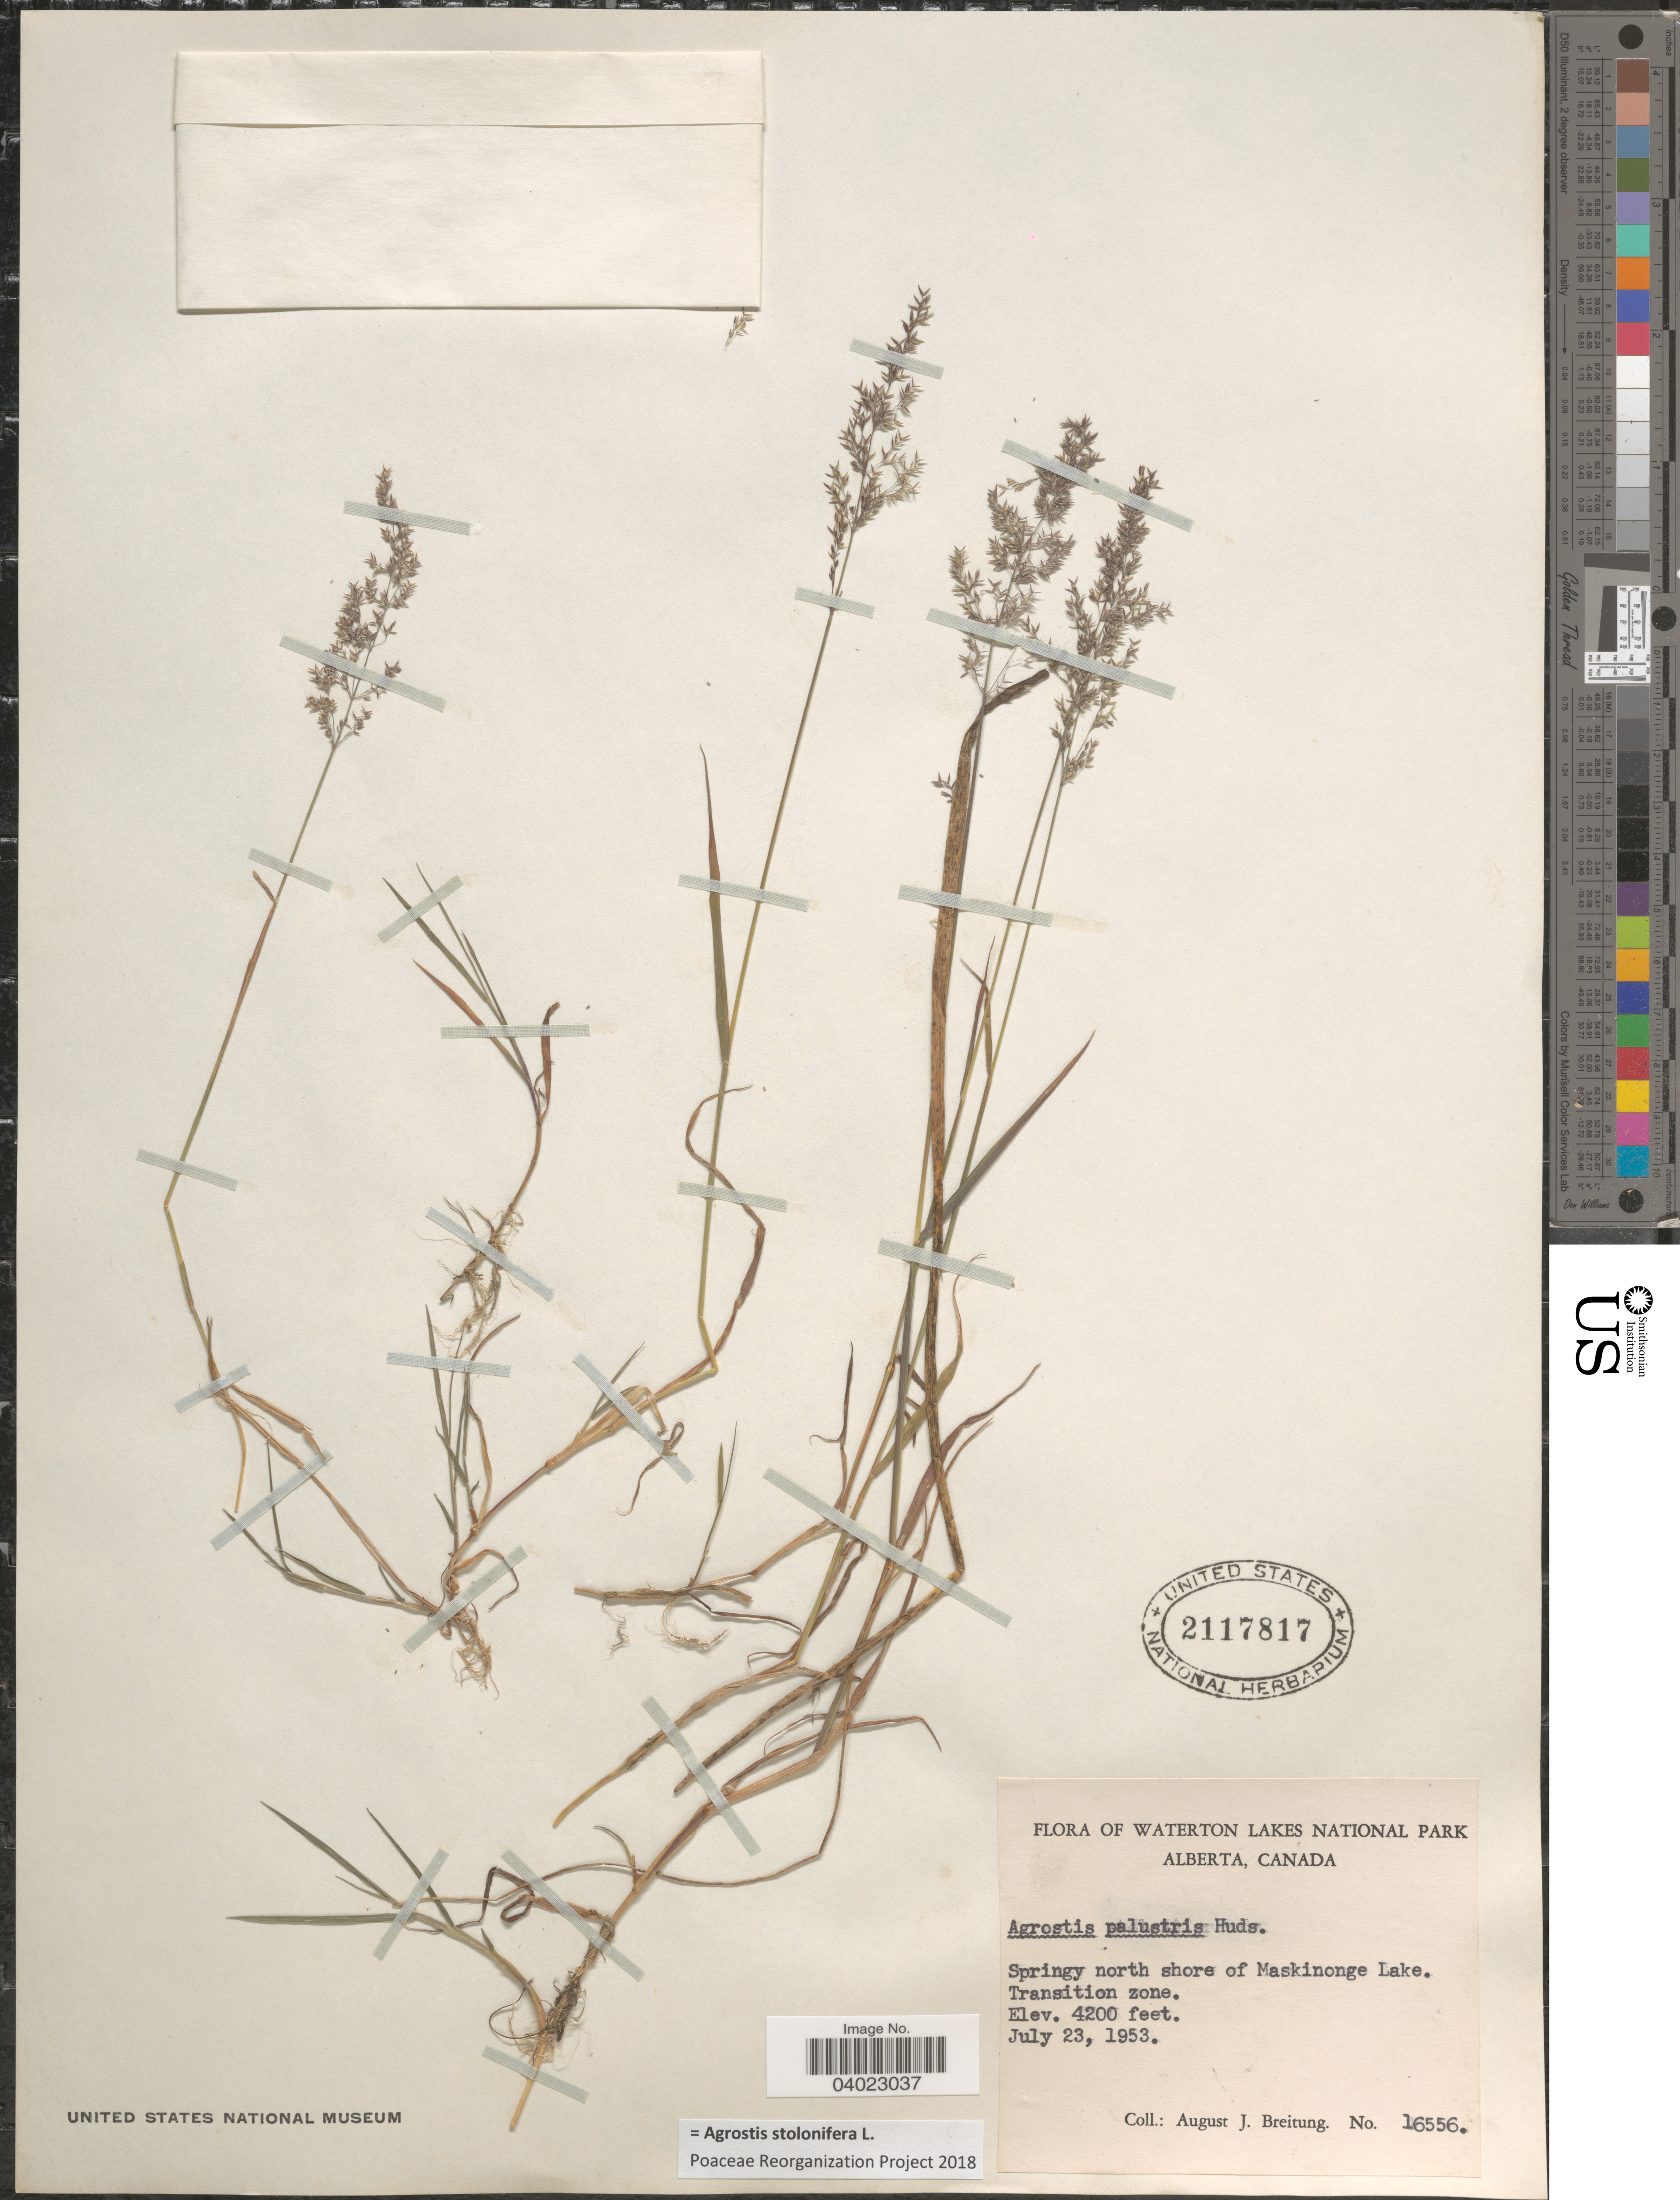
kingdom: Plantae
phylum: Tracheophyta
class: Liliopsida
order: Poales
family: Poaceae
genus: Agrostis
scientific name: Agrostis stolonifera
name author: L.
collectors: A. Breitung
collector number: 16556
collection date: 1953-07-23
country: Canada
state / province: Alberta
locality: Waterton Lakes National Park. Springy north shore of Maskinonge Lake. Transition zone.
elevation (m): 1280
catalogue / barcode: US 2117817